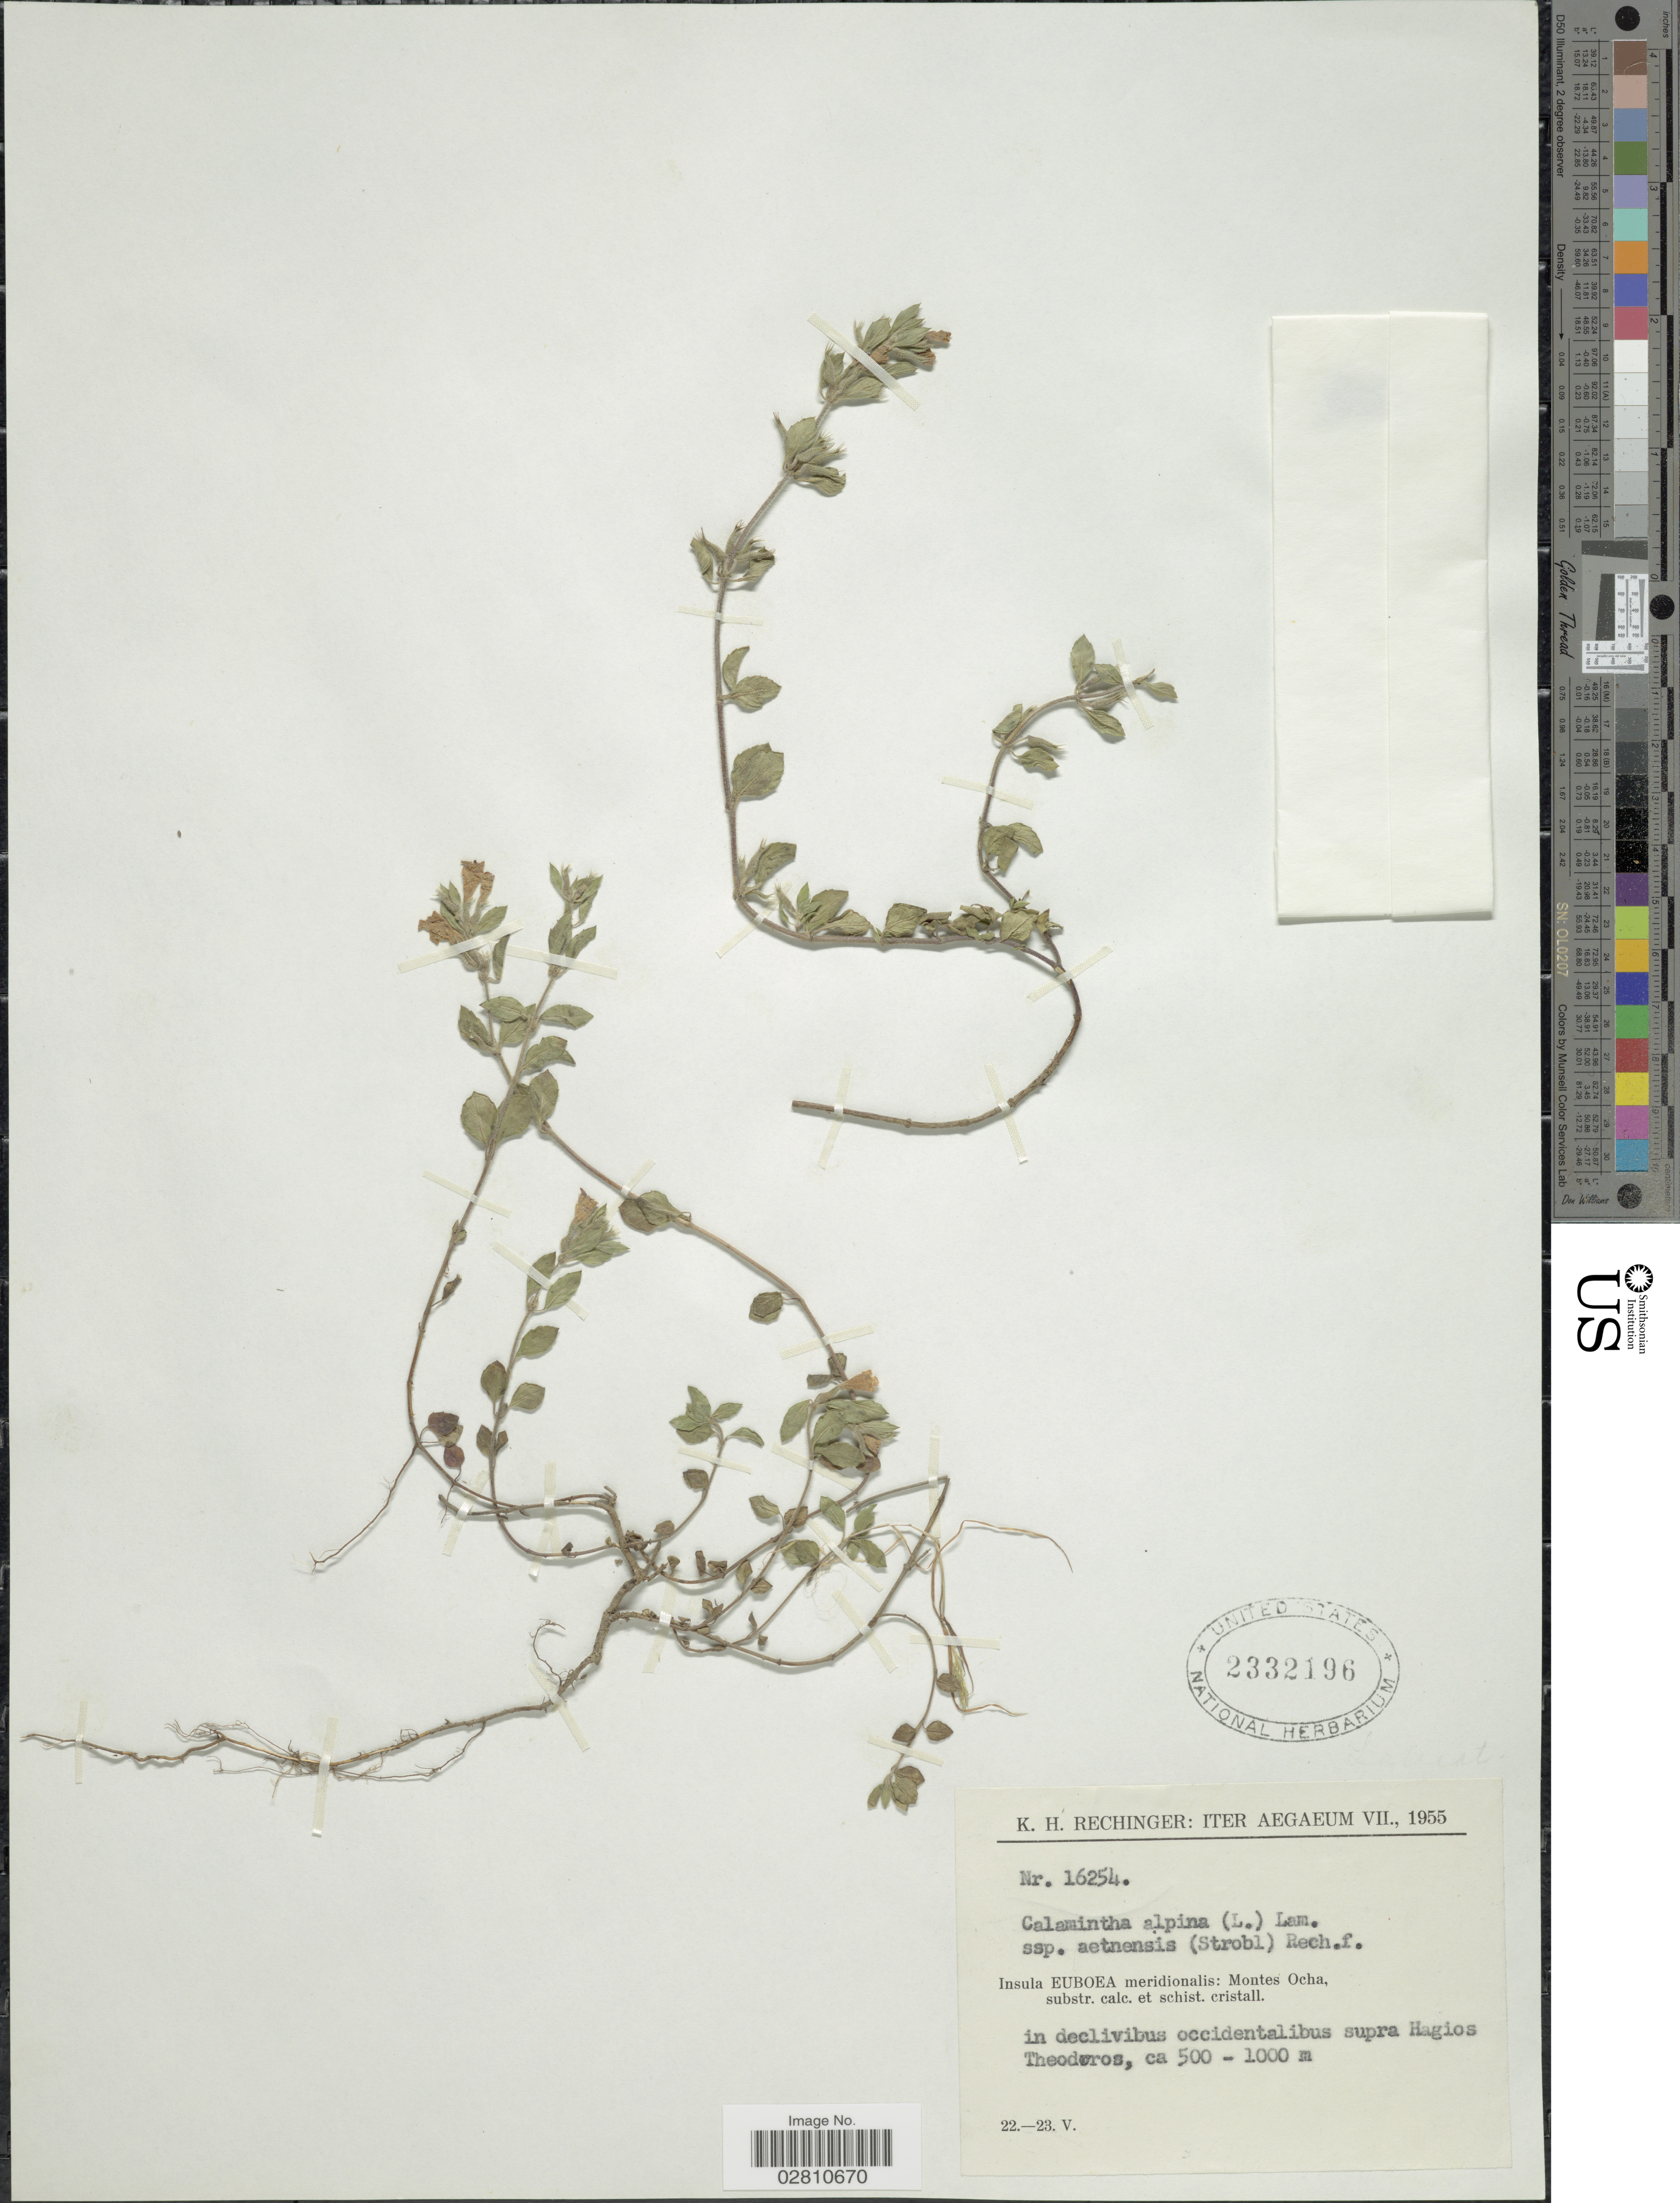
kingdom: Plantae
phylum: Tracheophyta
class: Magnoliopsida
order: Lamiales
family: Lamiaceae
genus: Clinopodium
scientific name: Clinopodium alpinum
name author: (L.) Kuntze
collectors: K. H. Rechinger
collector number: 16254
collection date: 1955-05-22/1955-05-23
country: Greece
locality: Iter Aegeaum, Insula Euboea meridionalis: Montes Ocha, substr. calc. et schist. cristall.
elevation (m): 500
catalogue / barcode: US 2332196